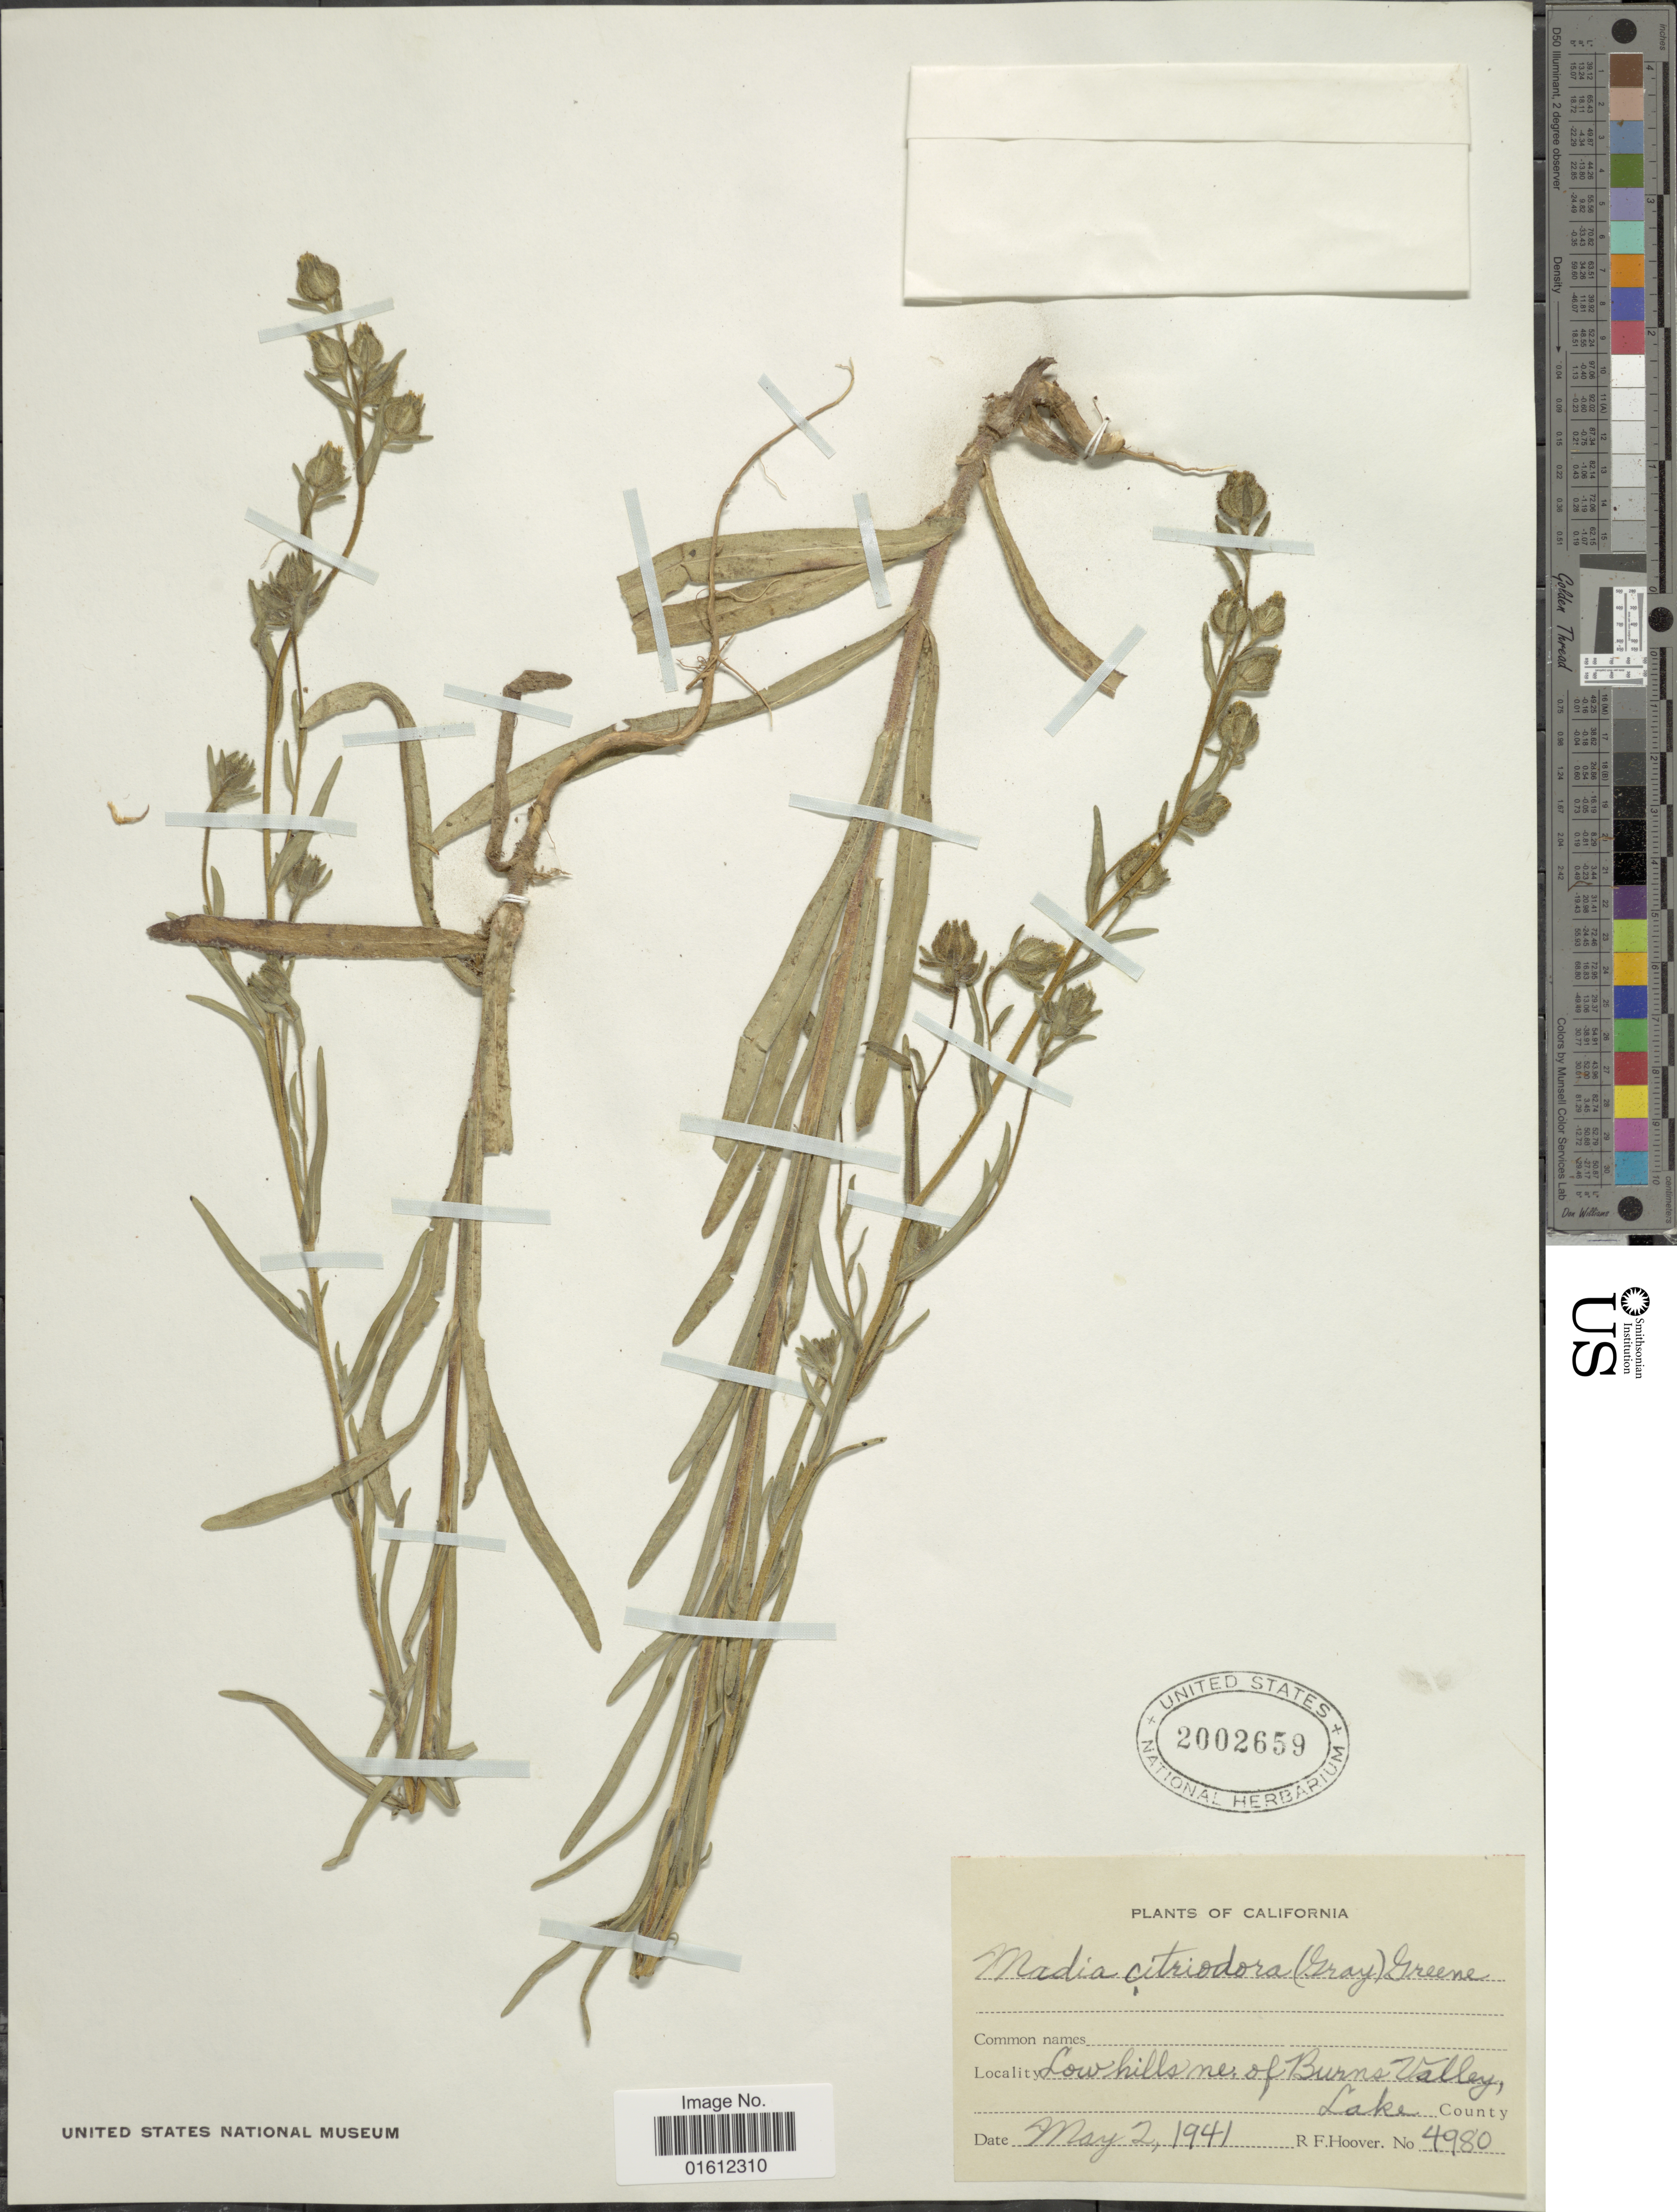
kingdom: Plantae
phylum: Tracheophyta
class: Magnoliopsida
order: Asterales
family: Asteraceae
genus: Madia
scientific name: Madia citriodora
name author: Greene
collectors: R. F. Hoover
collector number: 4980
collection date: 1941-05-02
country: United States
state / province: California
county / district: Lake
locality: Low hills ne of Burns Valley, Lake County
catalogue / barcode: US 2002659